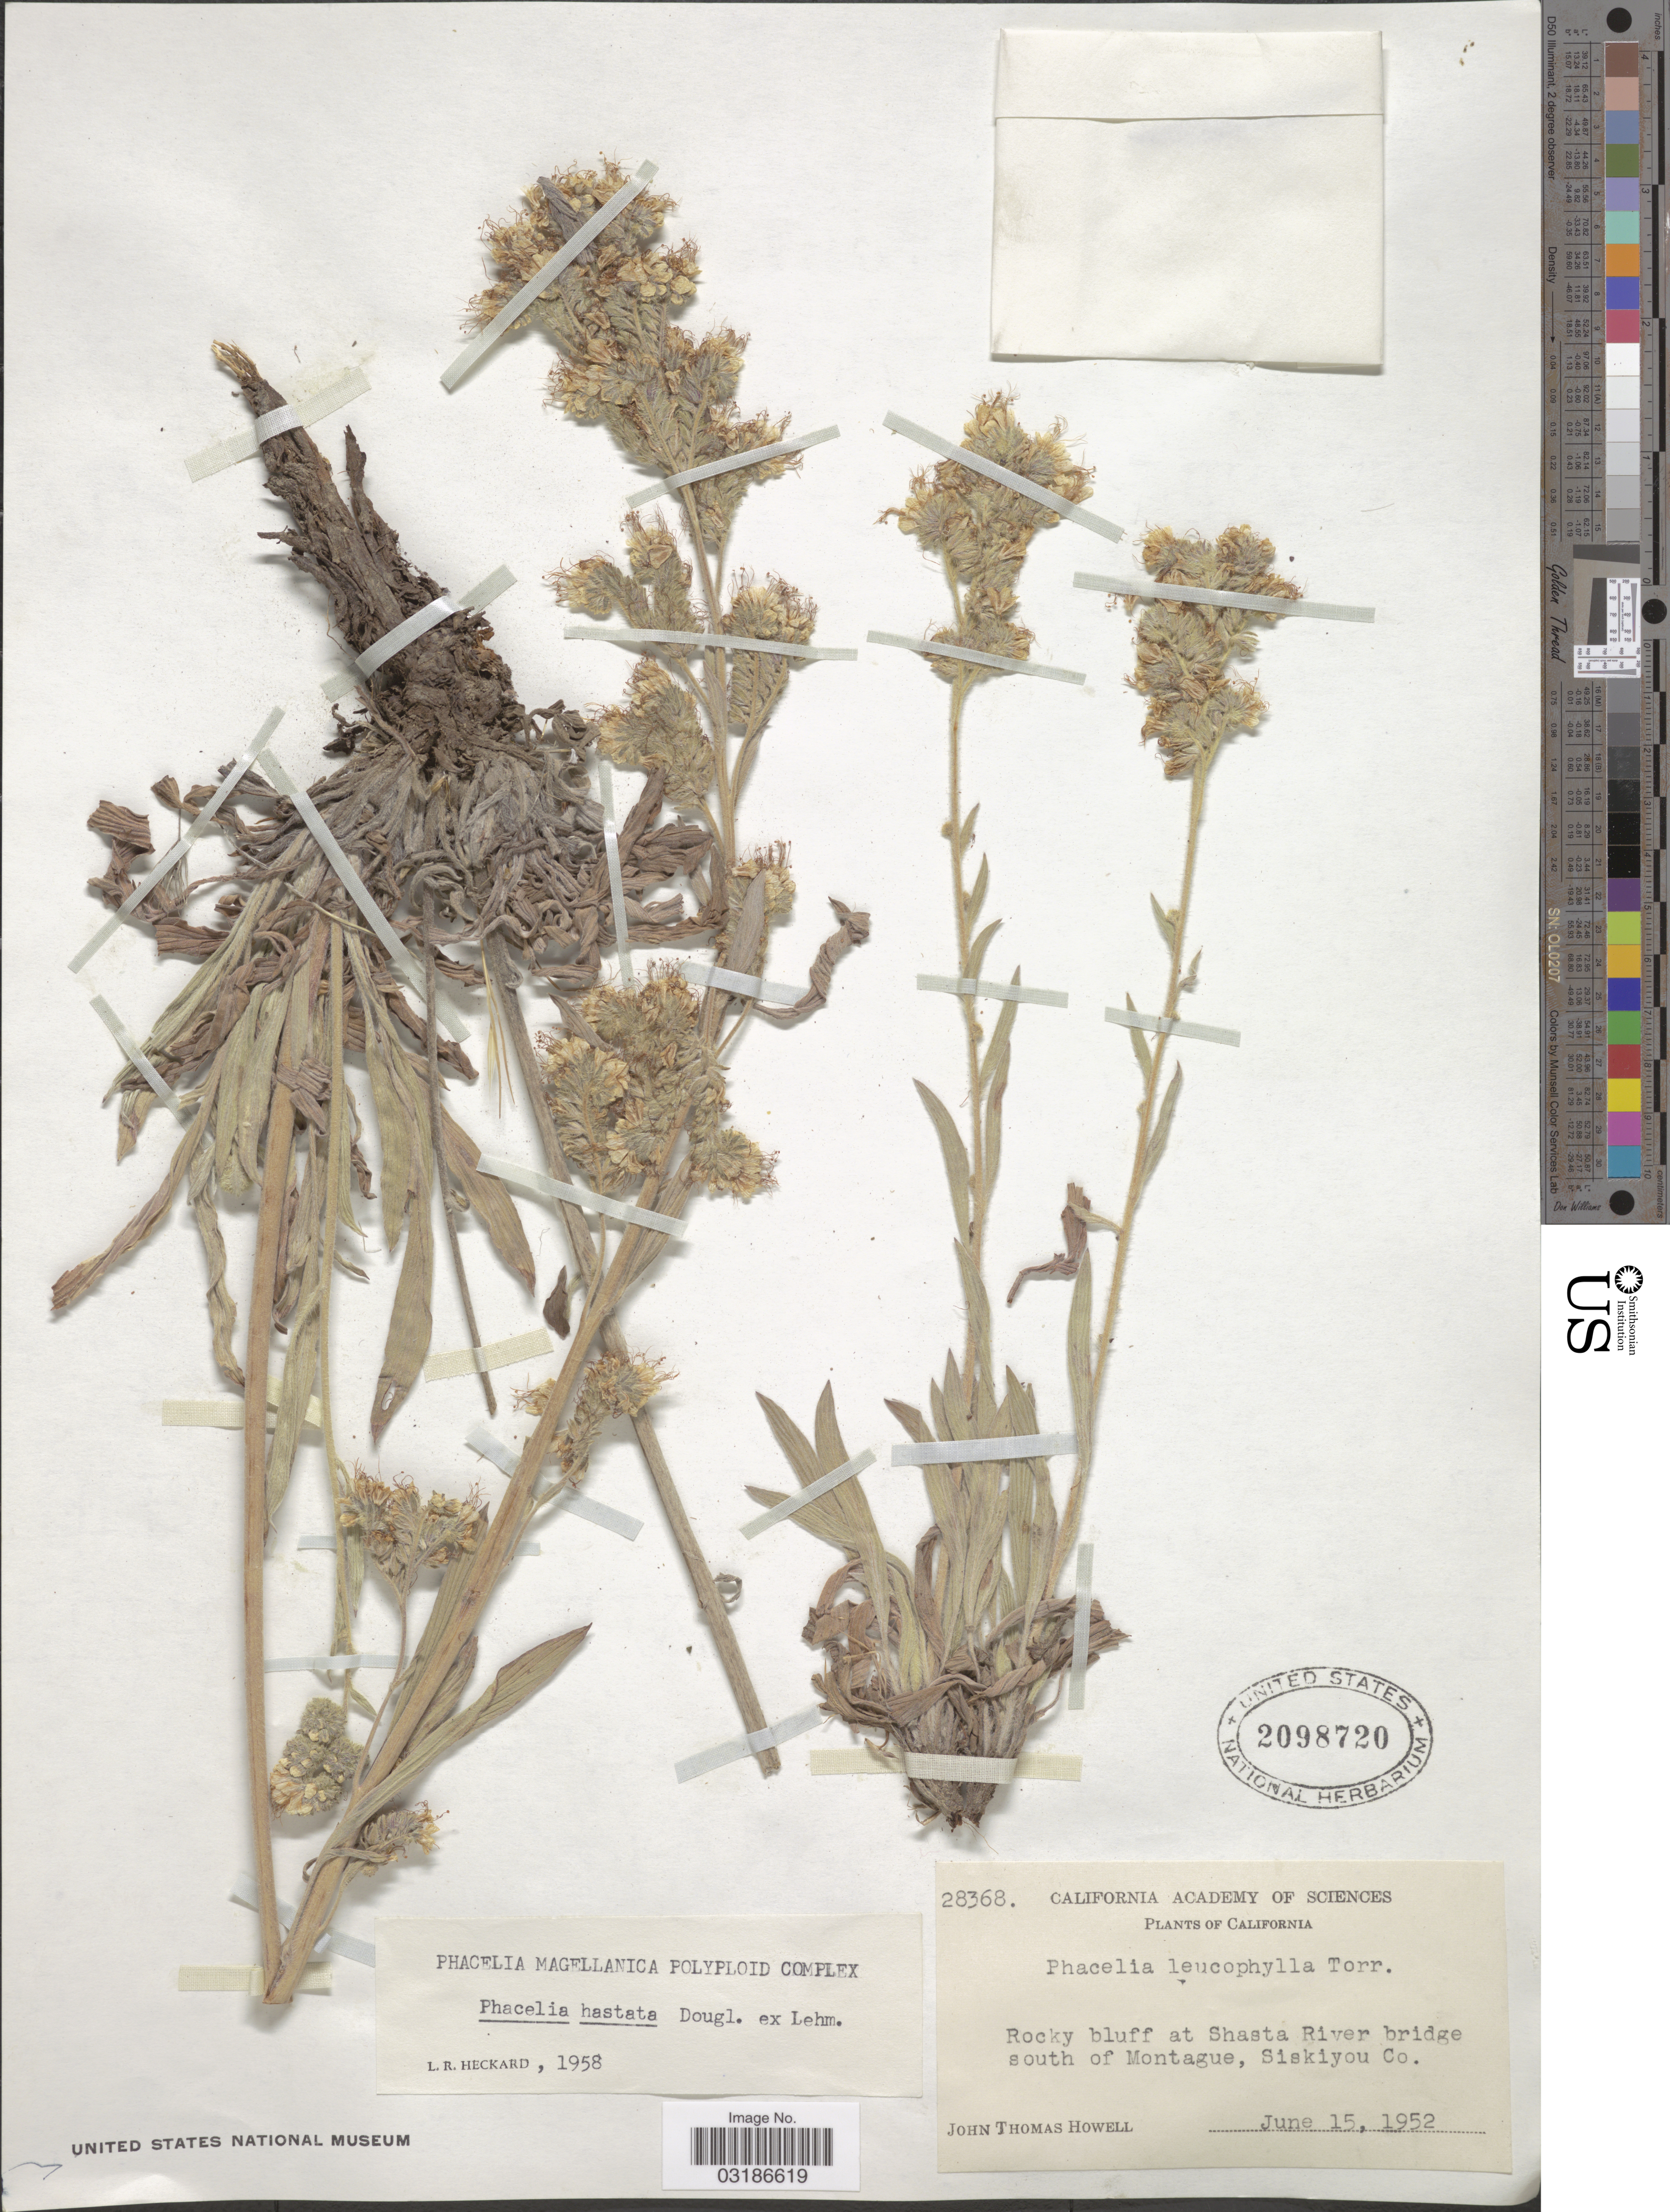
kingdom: Plantae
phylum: Tracheophyta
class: Magnoliopsida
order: Boraginales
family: Hydrophyllaceae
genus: Phacelia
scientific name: Phacelia hastata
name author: Douglas ex Lehm.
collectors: J. T. Howell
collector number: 28368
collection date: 1952-06-15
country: United States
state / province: California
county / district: Siskiyou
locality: Rocky bluff at Shasta River bridge south of Montague, Siskiyou Co.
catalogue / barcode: US 2098720